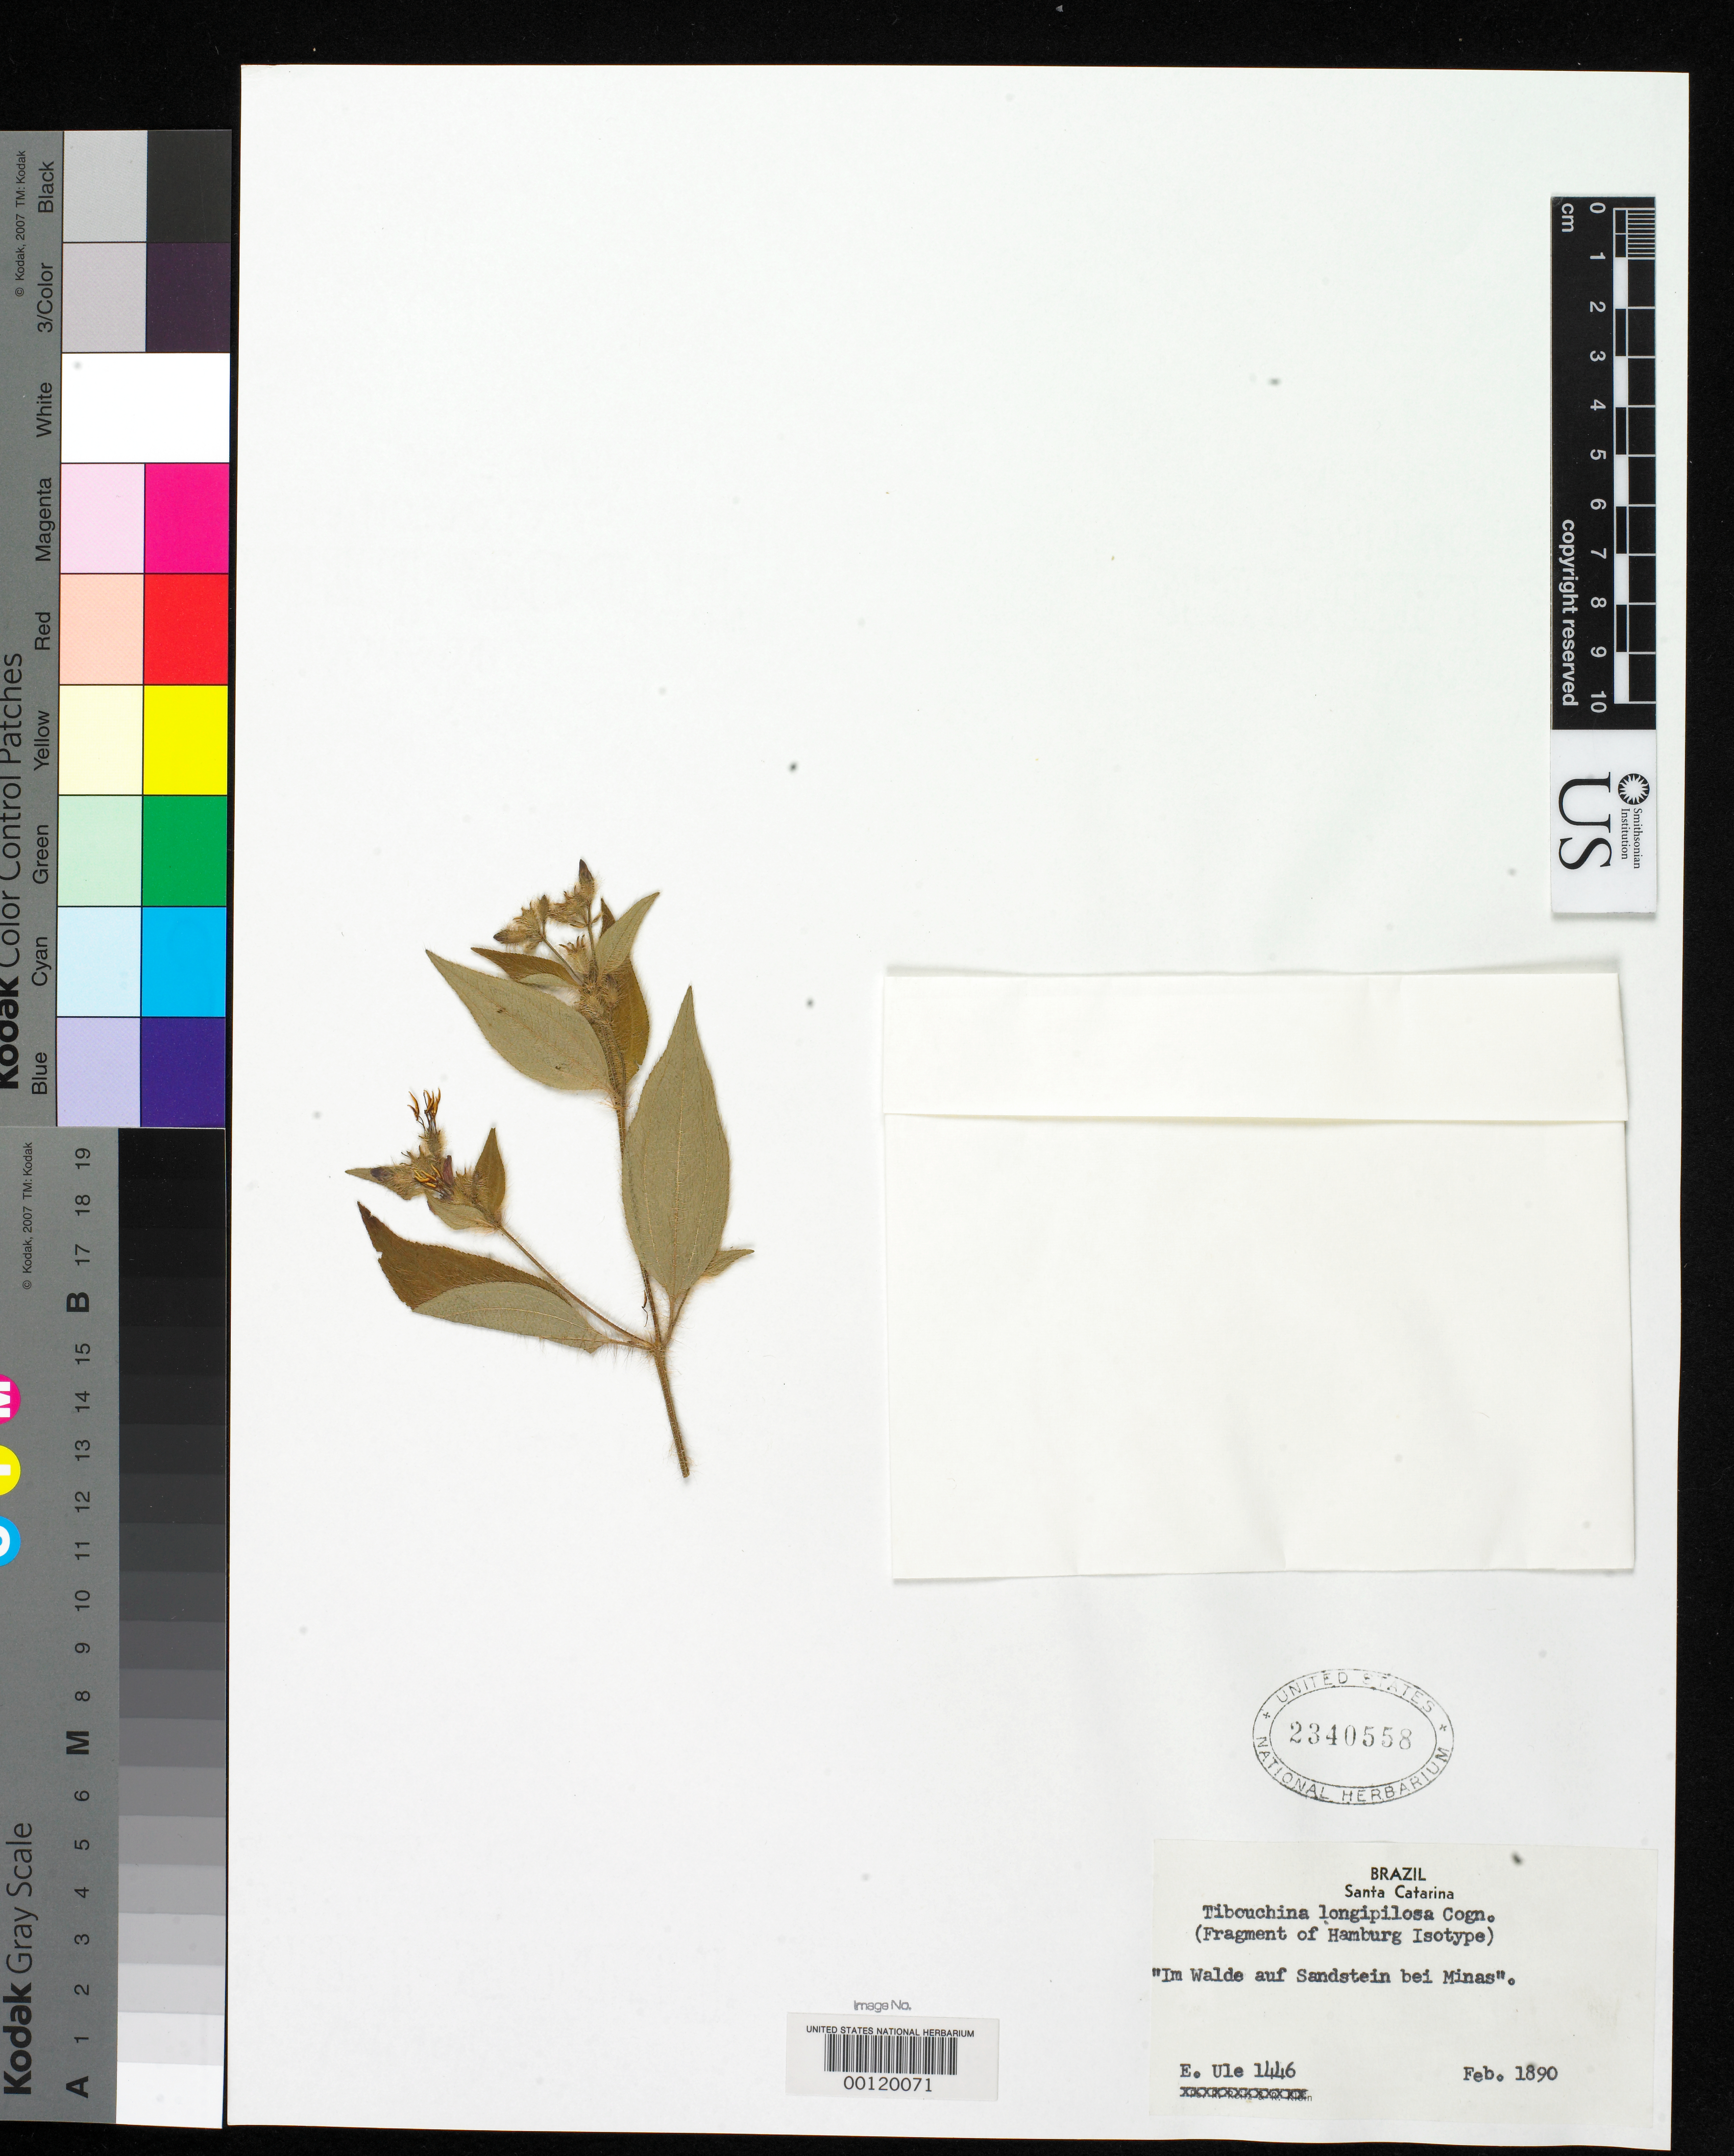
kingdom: Plantae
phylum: Tracheophyta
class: Magnoliopsida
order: Myrtales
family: Melastomataceae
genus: Tibouchina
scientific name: Tibouchina longipilosa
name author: Cogn. in A. DC.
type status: Type Fragment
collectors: E. H. Ule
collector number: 1446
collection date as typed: Feb 1890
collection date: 1890-02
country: Brazil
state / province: Santa Catarina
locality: Minas.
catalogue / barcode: US 2340558